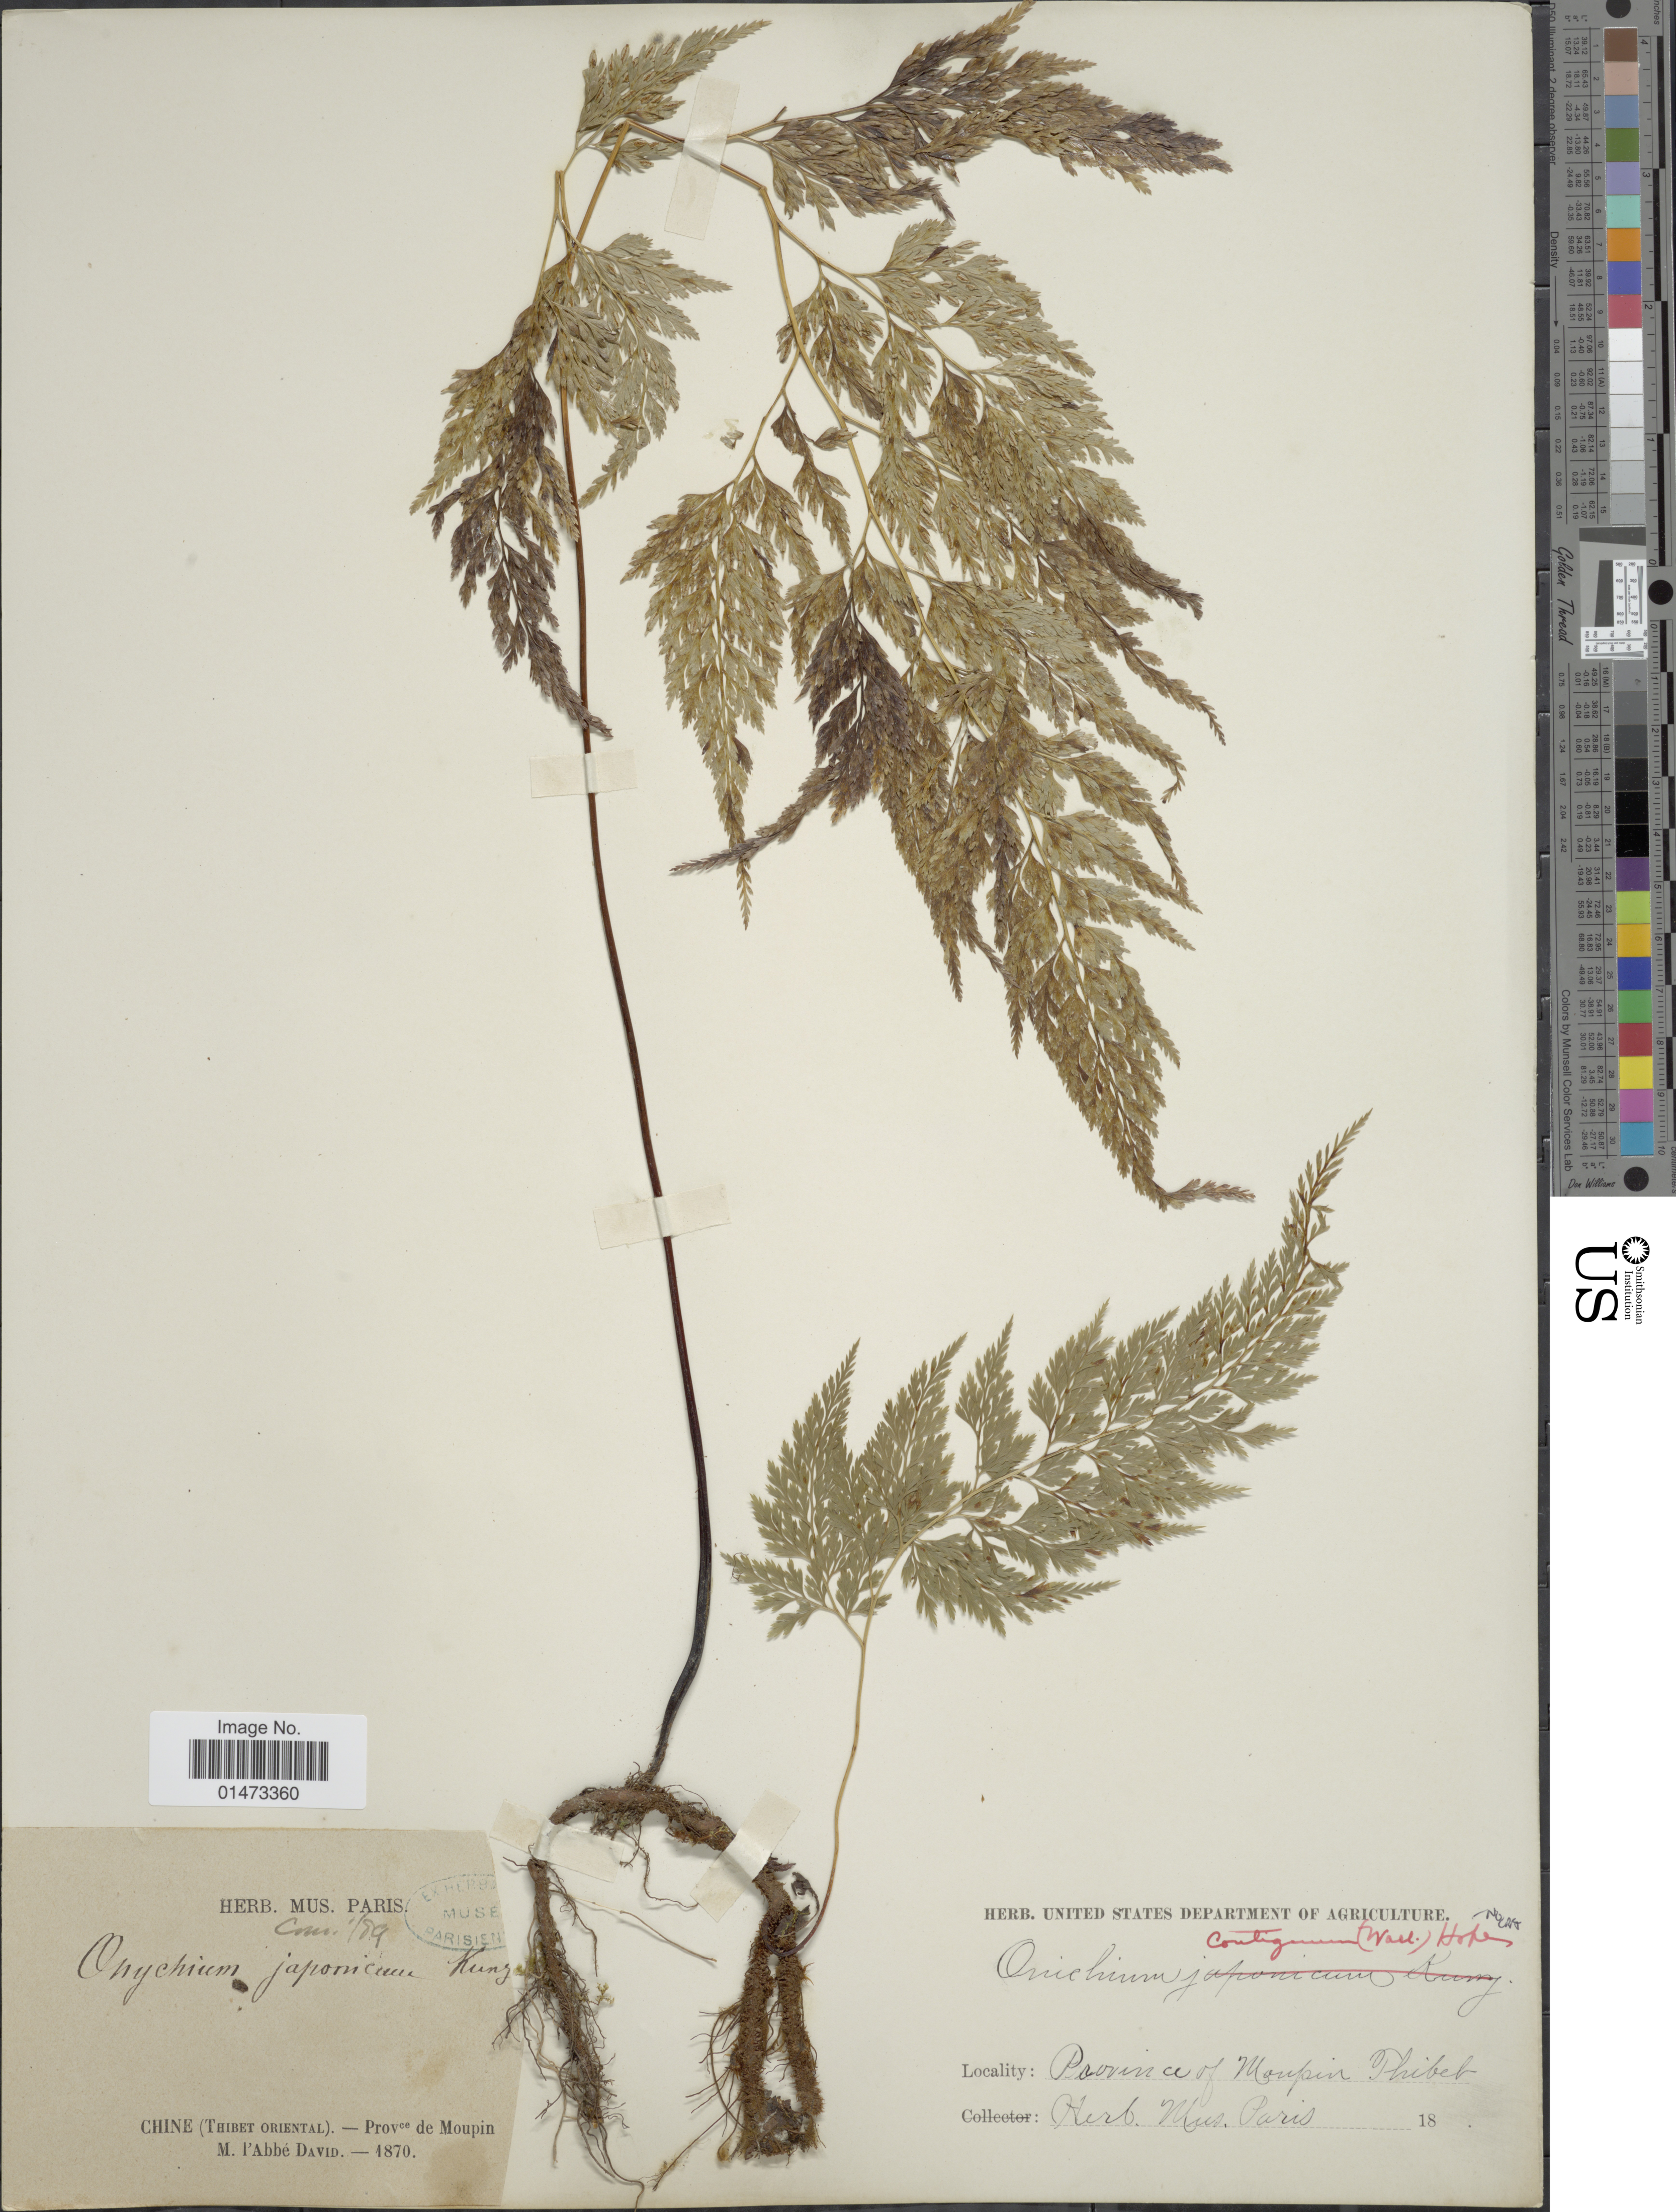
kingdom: Plantae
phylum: Tracheophyta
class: Polypodiopsida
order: Polypodiales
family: Pteridaceae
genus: Onychium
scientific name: Onychium contiguum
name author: Wall. ex C. Hope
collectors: A. J. P. David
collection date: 1870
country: China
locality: Thibet Oriental, Provce. de Moupin. [interpreted]